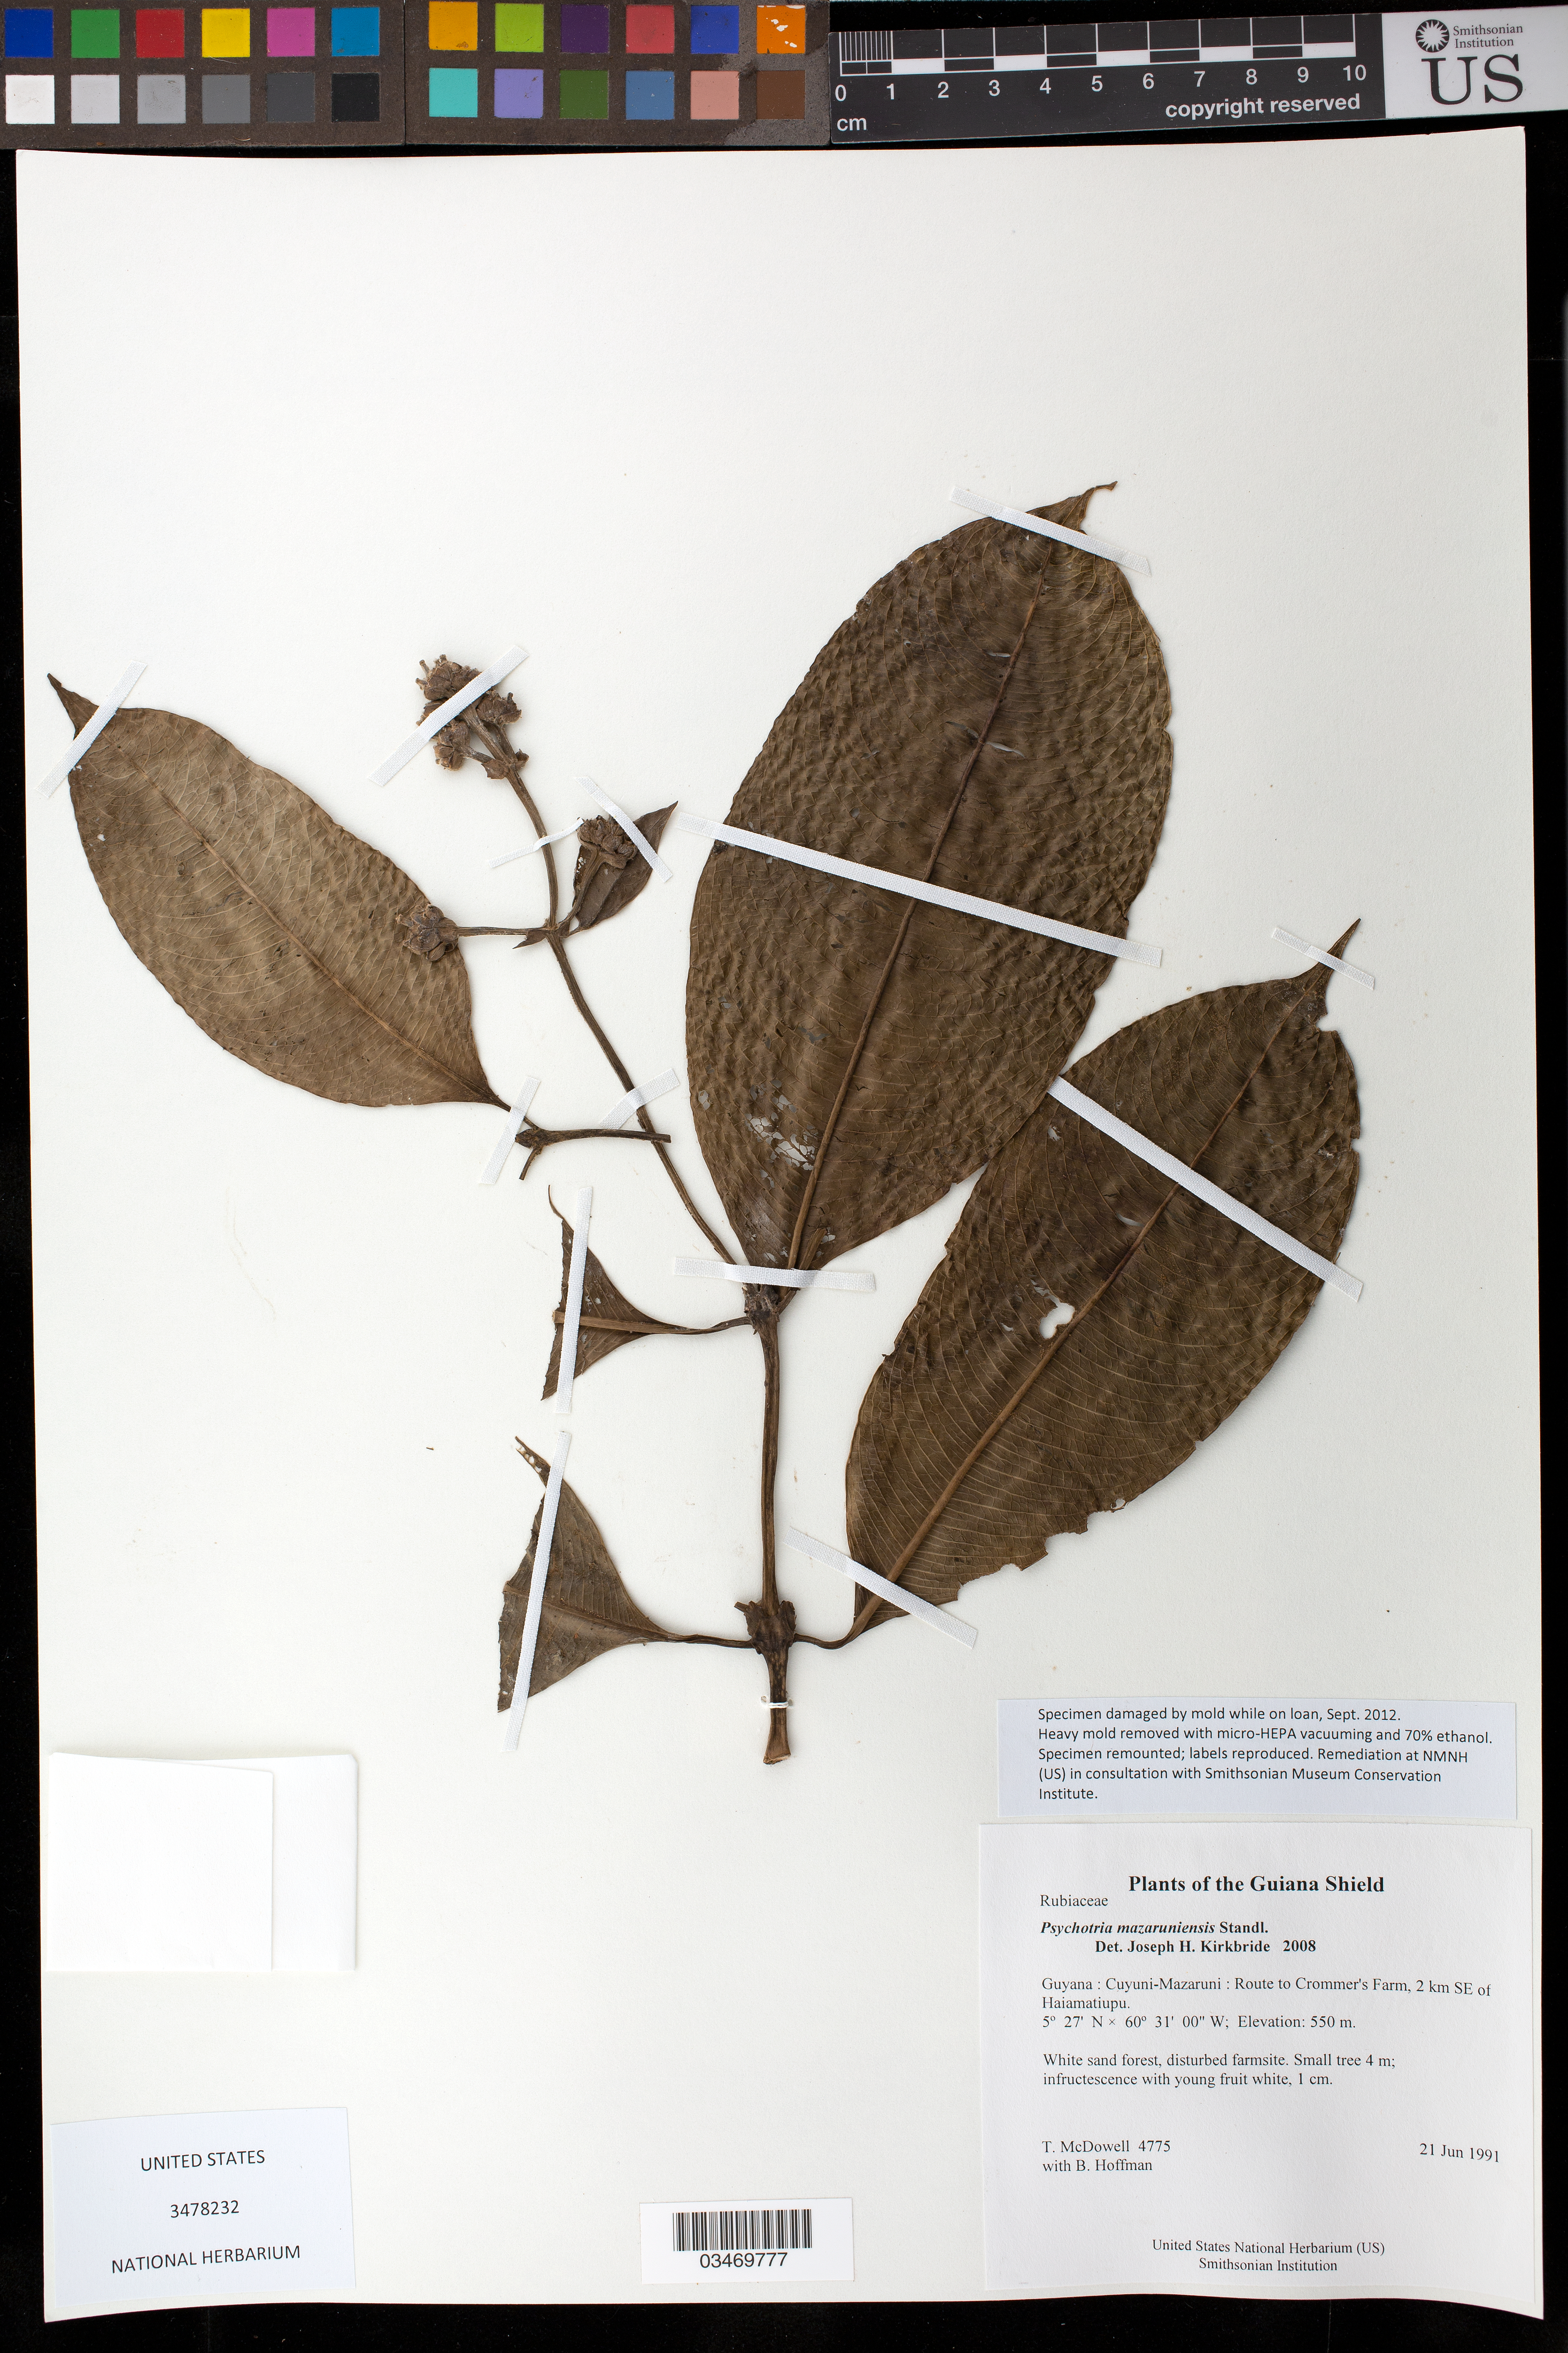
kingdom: Plantae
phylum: Tracheophyta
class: Magnoliopsida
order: Gentianales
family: Rubiaceae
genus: Psychotria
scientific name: Psychotria mazaruniensis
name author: Standl.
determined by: Kirkbride, J. H.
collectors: T. McDowell & B. Hoffman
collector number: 4775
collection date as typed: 21 June 1991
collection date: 1991-06-21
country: Guyana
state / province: Cuyuni-Mazaruni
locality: Route to Crommer's Farm, 2 km SE of Haiamatiupu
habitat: White sand forest, disturbed farmsite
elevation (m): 550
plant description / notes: In forest Distribution: Specimen damaged by mold while on loan, Sept. 2012. Heavy mold removed with micro-HEPA vacuuming and 70% ethanol. Specimen remounted; labels reproduced. Remediation at NMNH (US) in consultation with Smithsonian Museum Conservation Institute.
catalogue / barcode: US 3478232